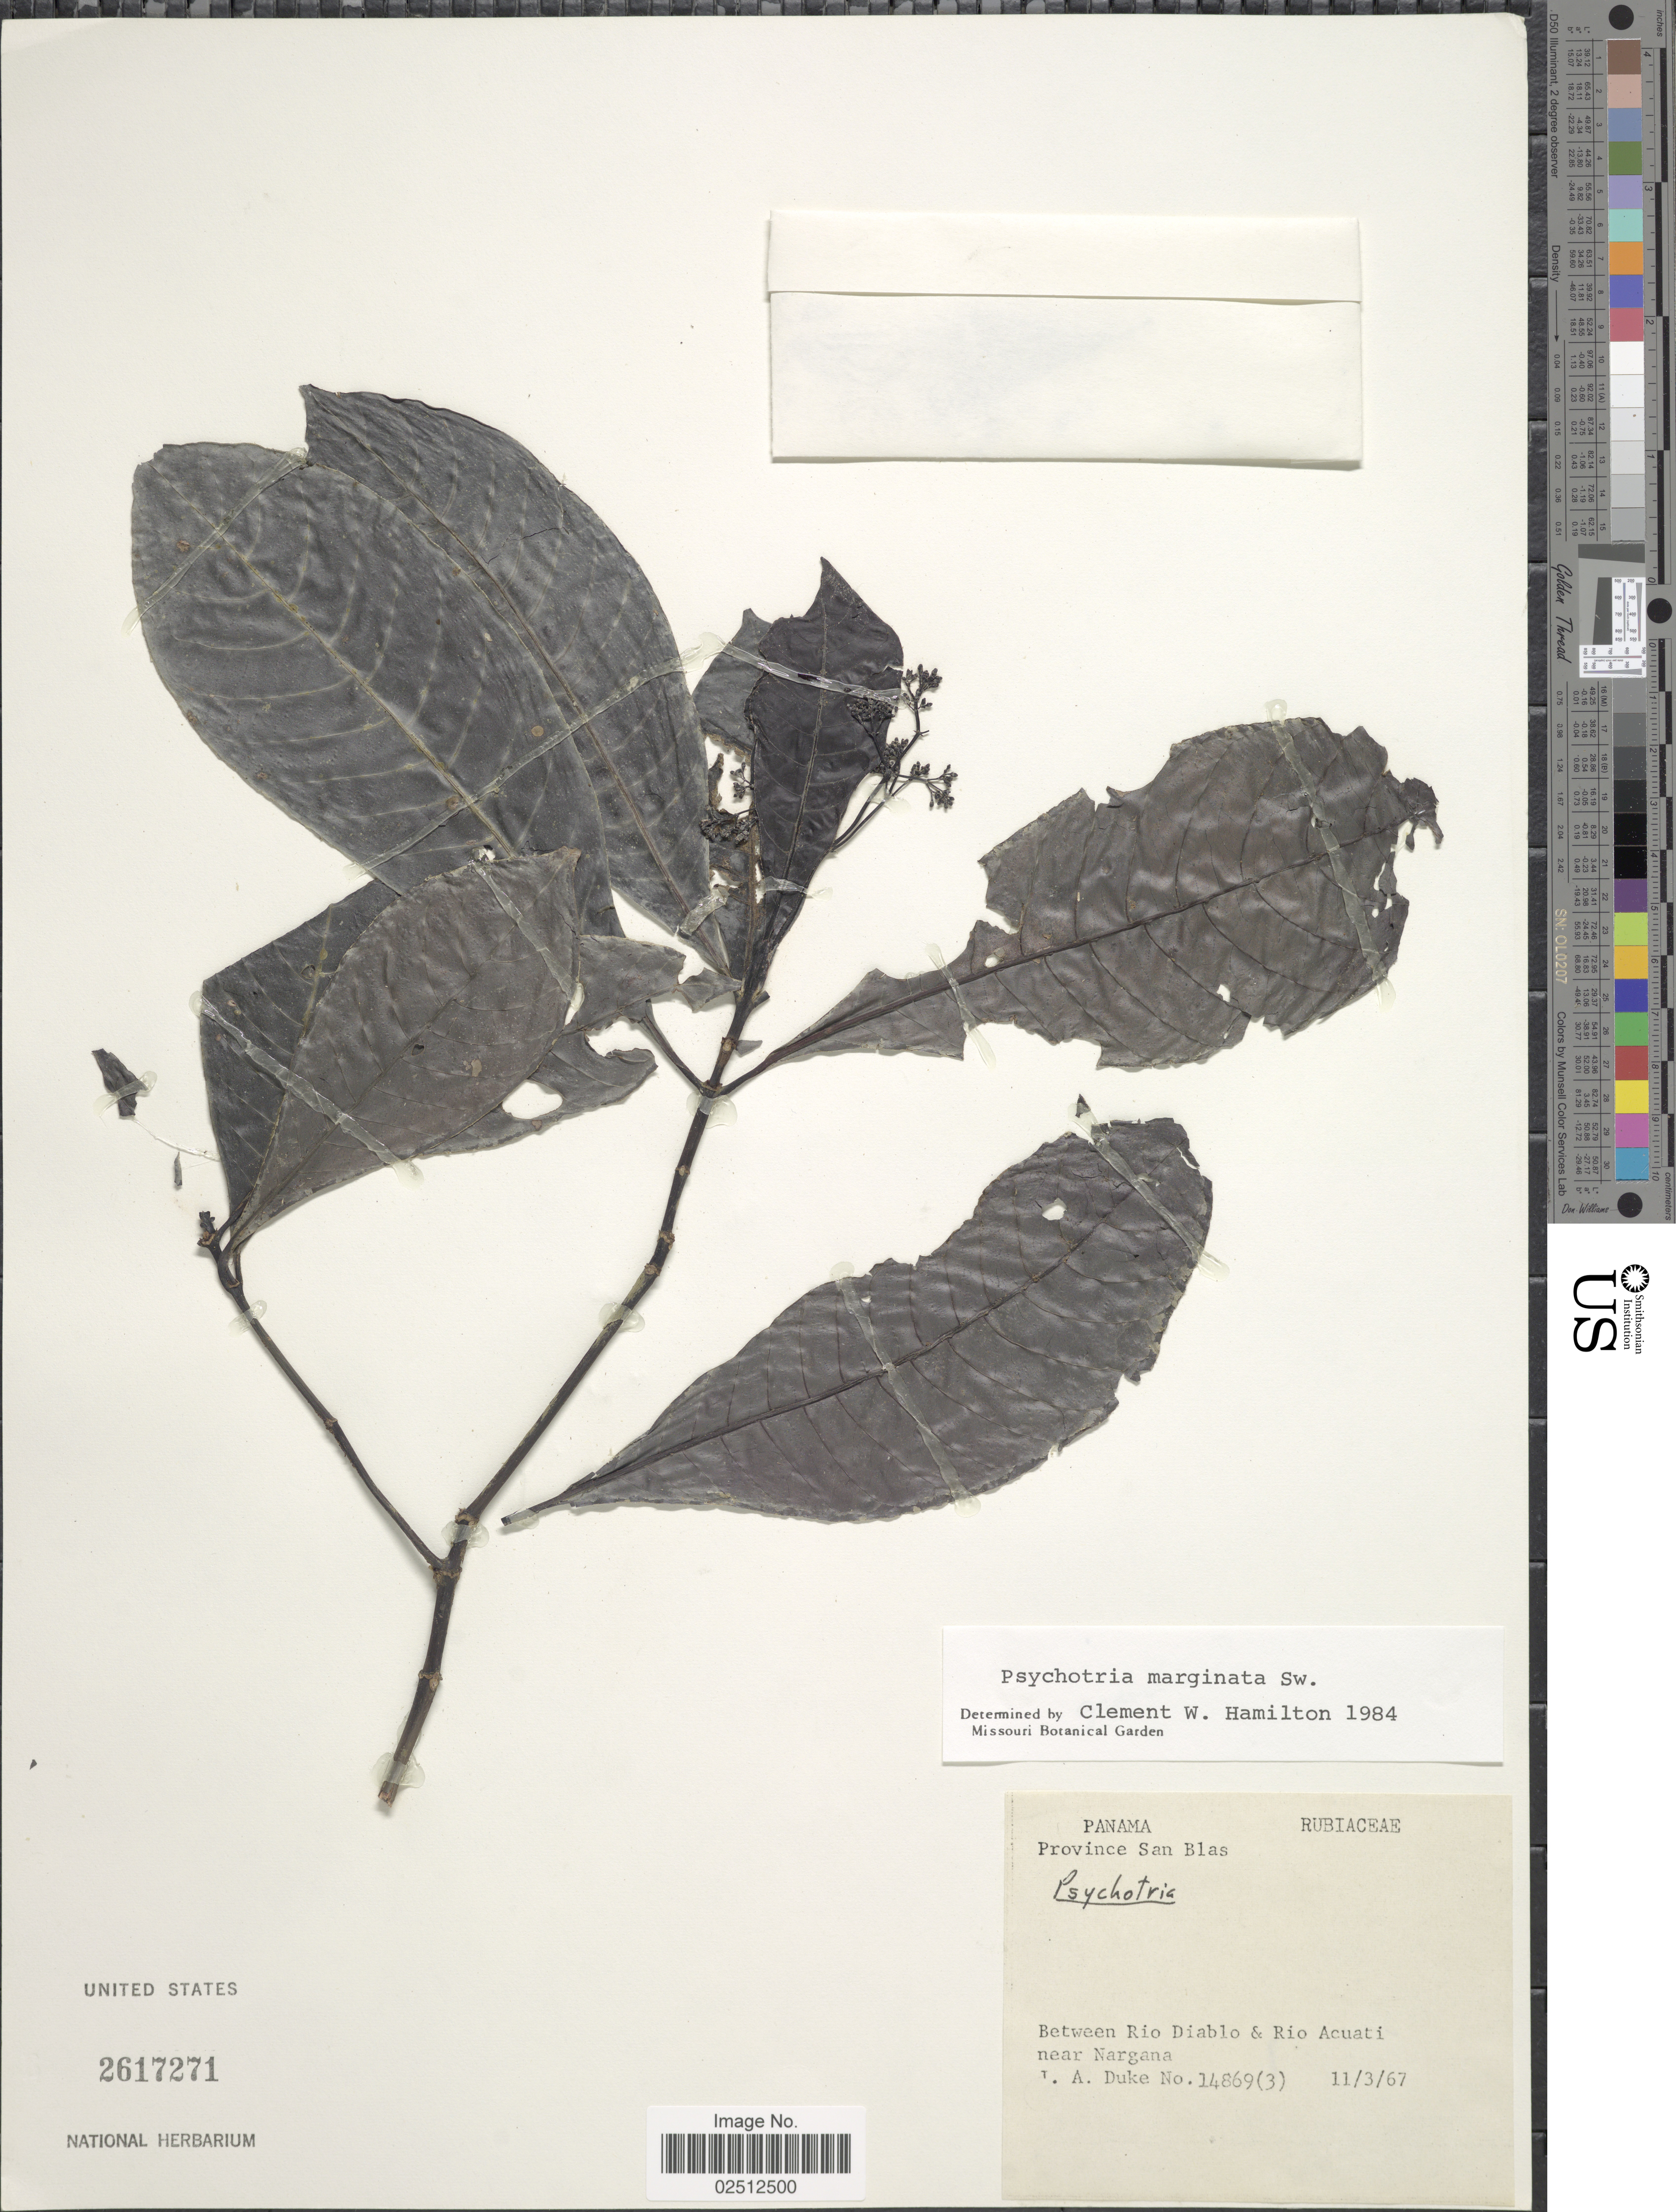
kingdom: Plantae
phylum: Tracheophyta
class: Magnoliopsida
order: Gentianales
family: Rubiaceae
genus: Psychotria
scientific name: Psychotria marginata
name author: Sw.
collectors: J. A. Duke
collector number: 14869 (3)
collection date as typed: Transcribed d/m/y: 11/3/67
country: Panama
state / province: Kuna Yala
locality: Province San Blas, Between Rio Diablo & Rio Acuati near Nargana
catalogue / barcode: US 2617271